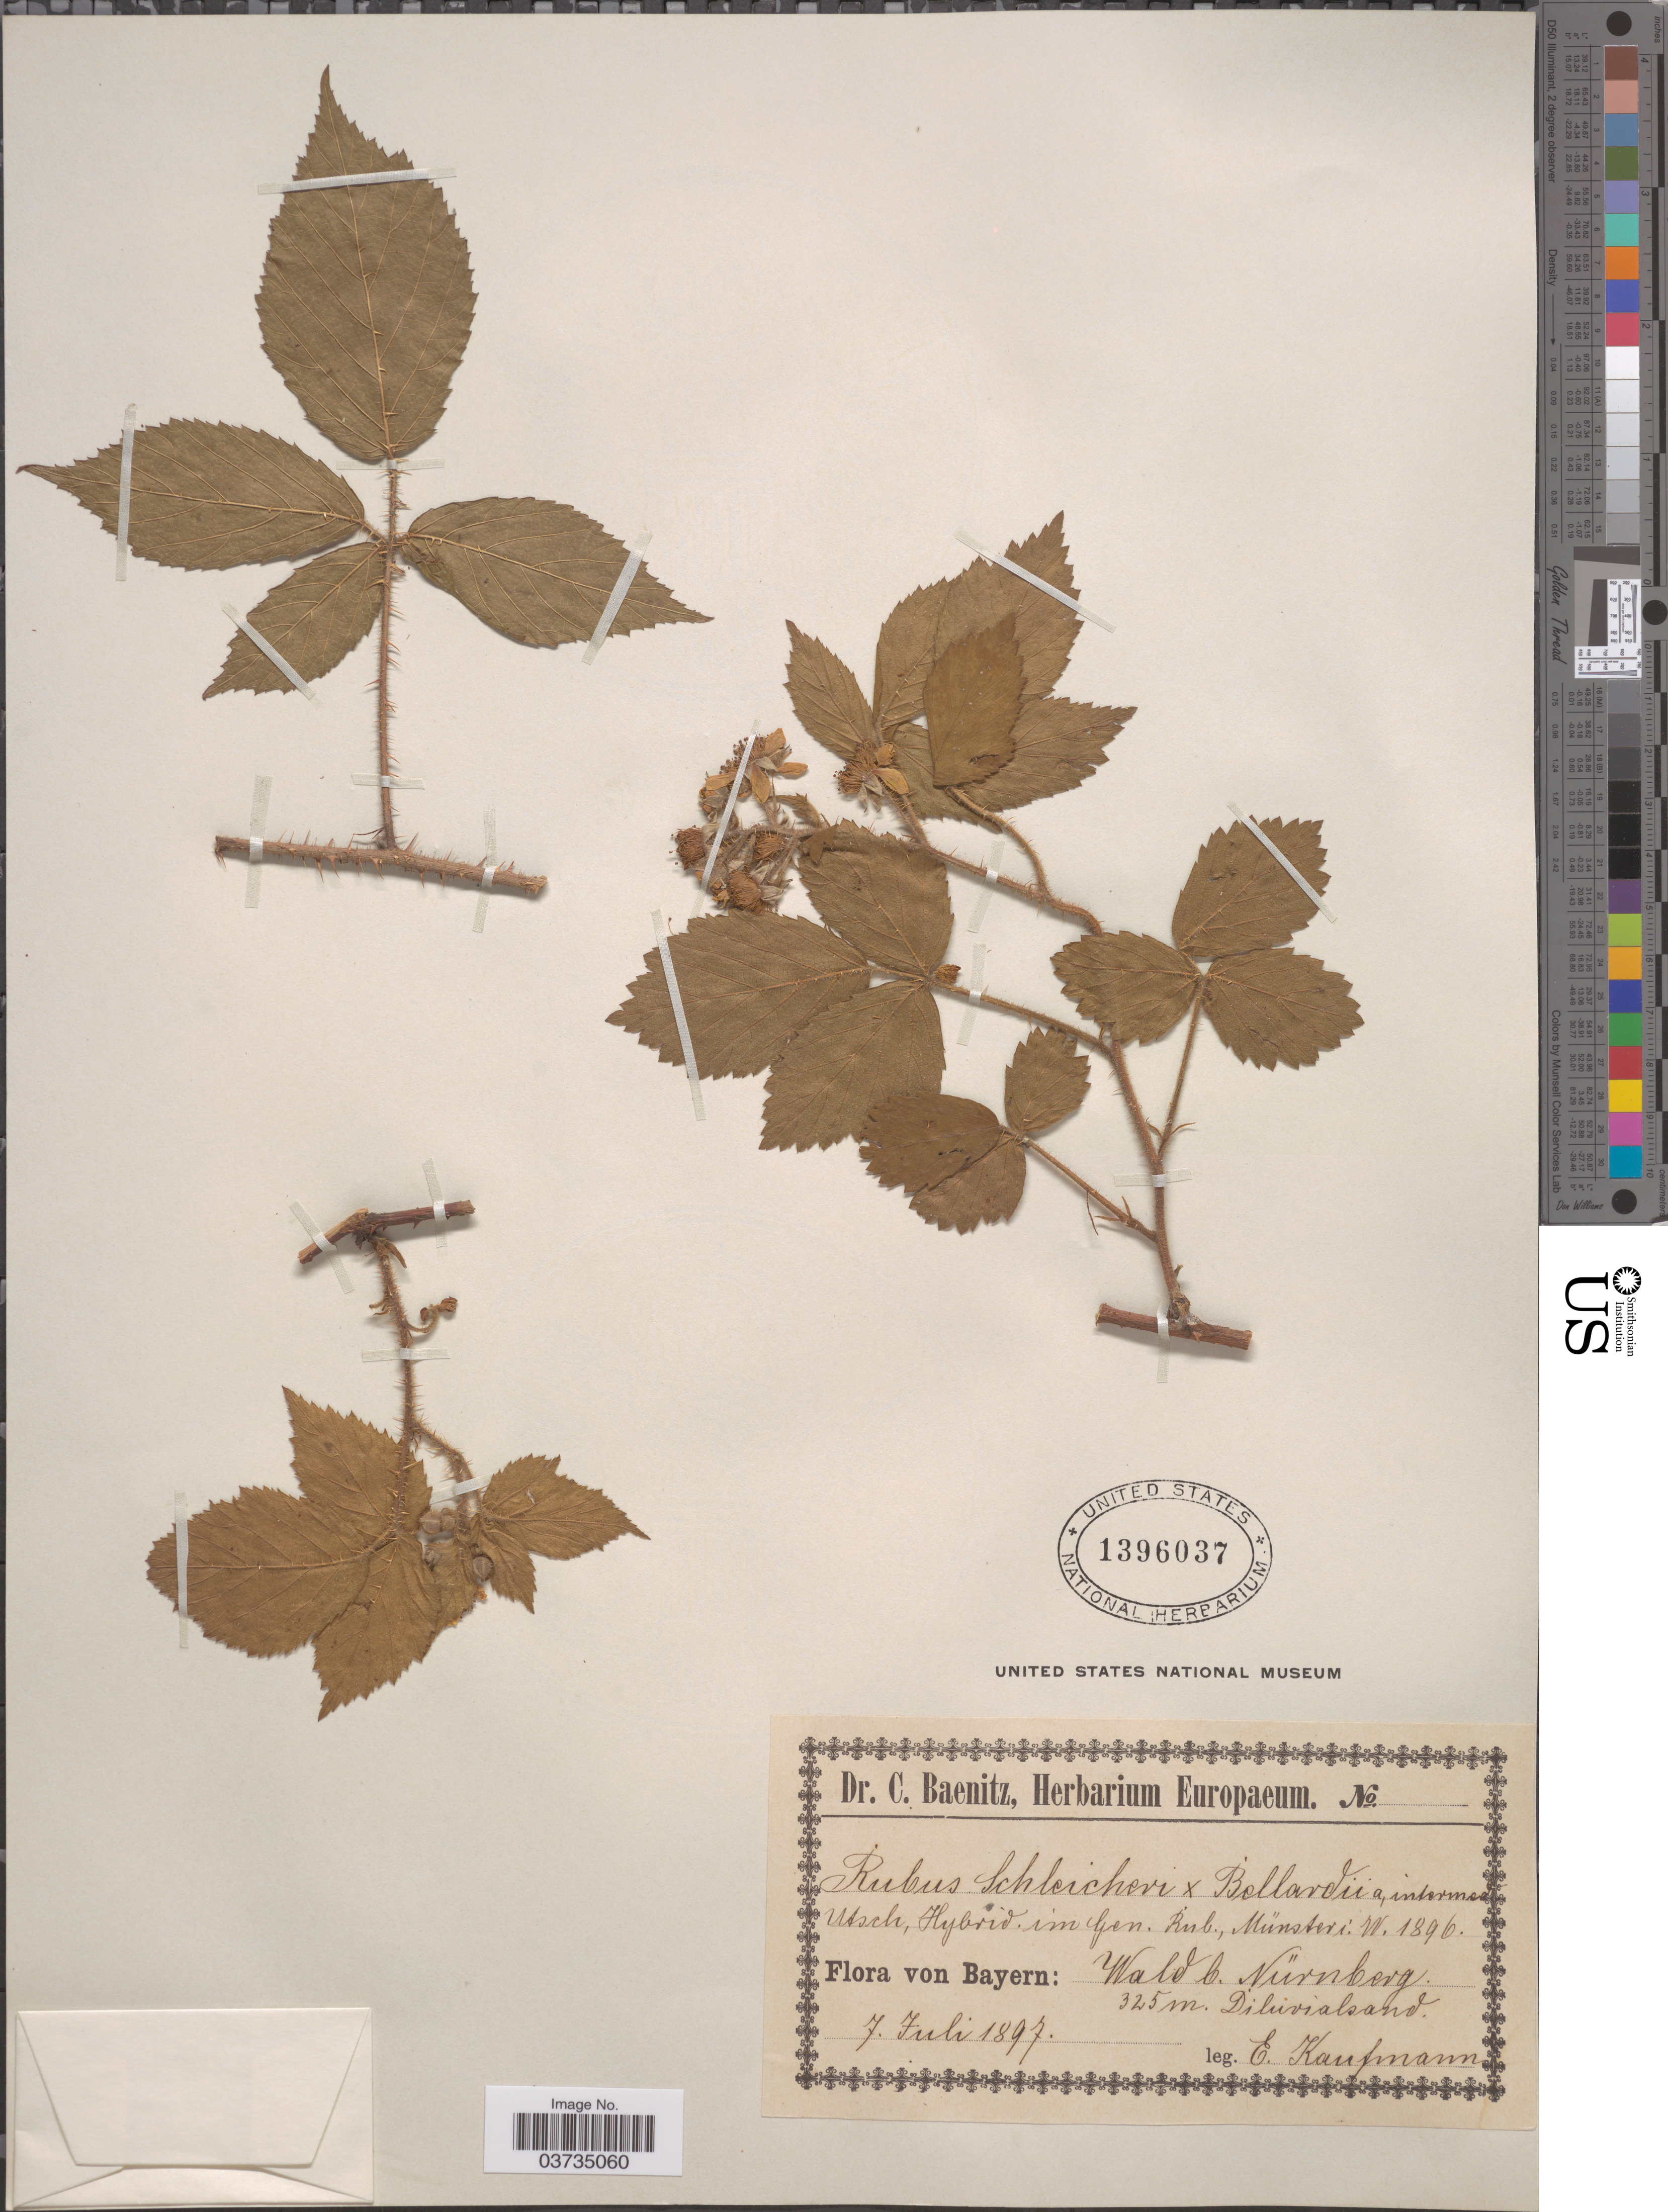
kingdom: Plantae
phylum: Tracheophyta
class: Magnoliopsida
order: Rosales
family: Rosaceae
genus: Rubus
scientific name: Rubus schleicheri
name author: Weihe ex Tratt.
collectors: E. Kaufmann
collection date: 1897-07-07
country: Germany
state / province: Bayern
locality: Waldb. Nürnberg.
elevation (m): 325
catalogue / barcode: US 1396037